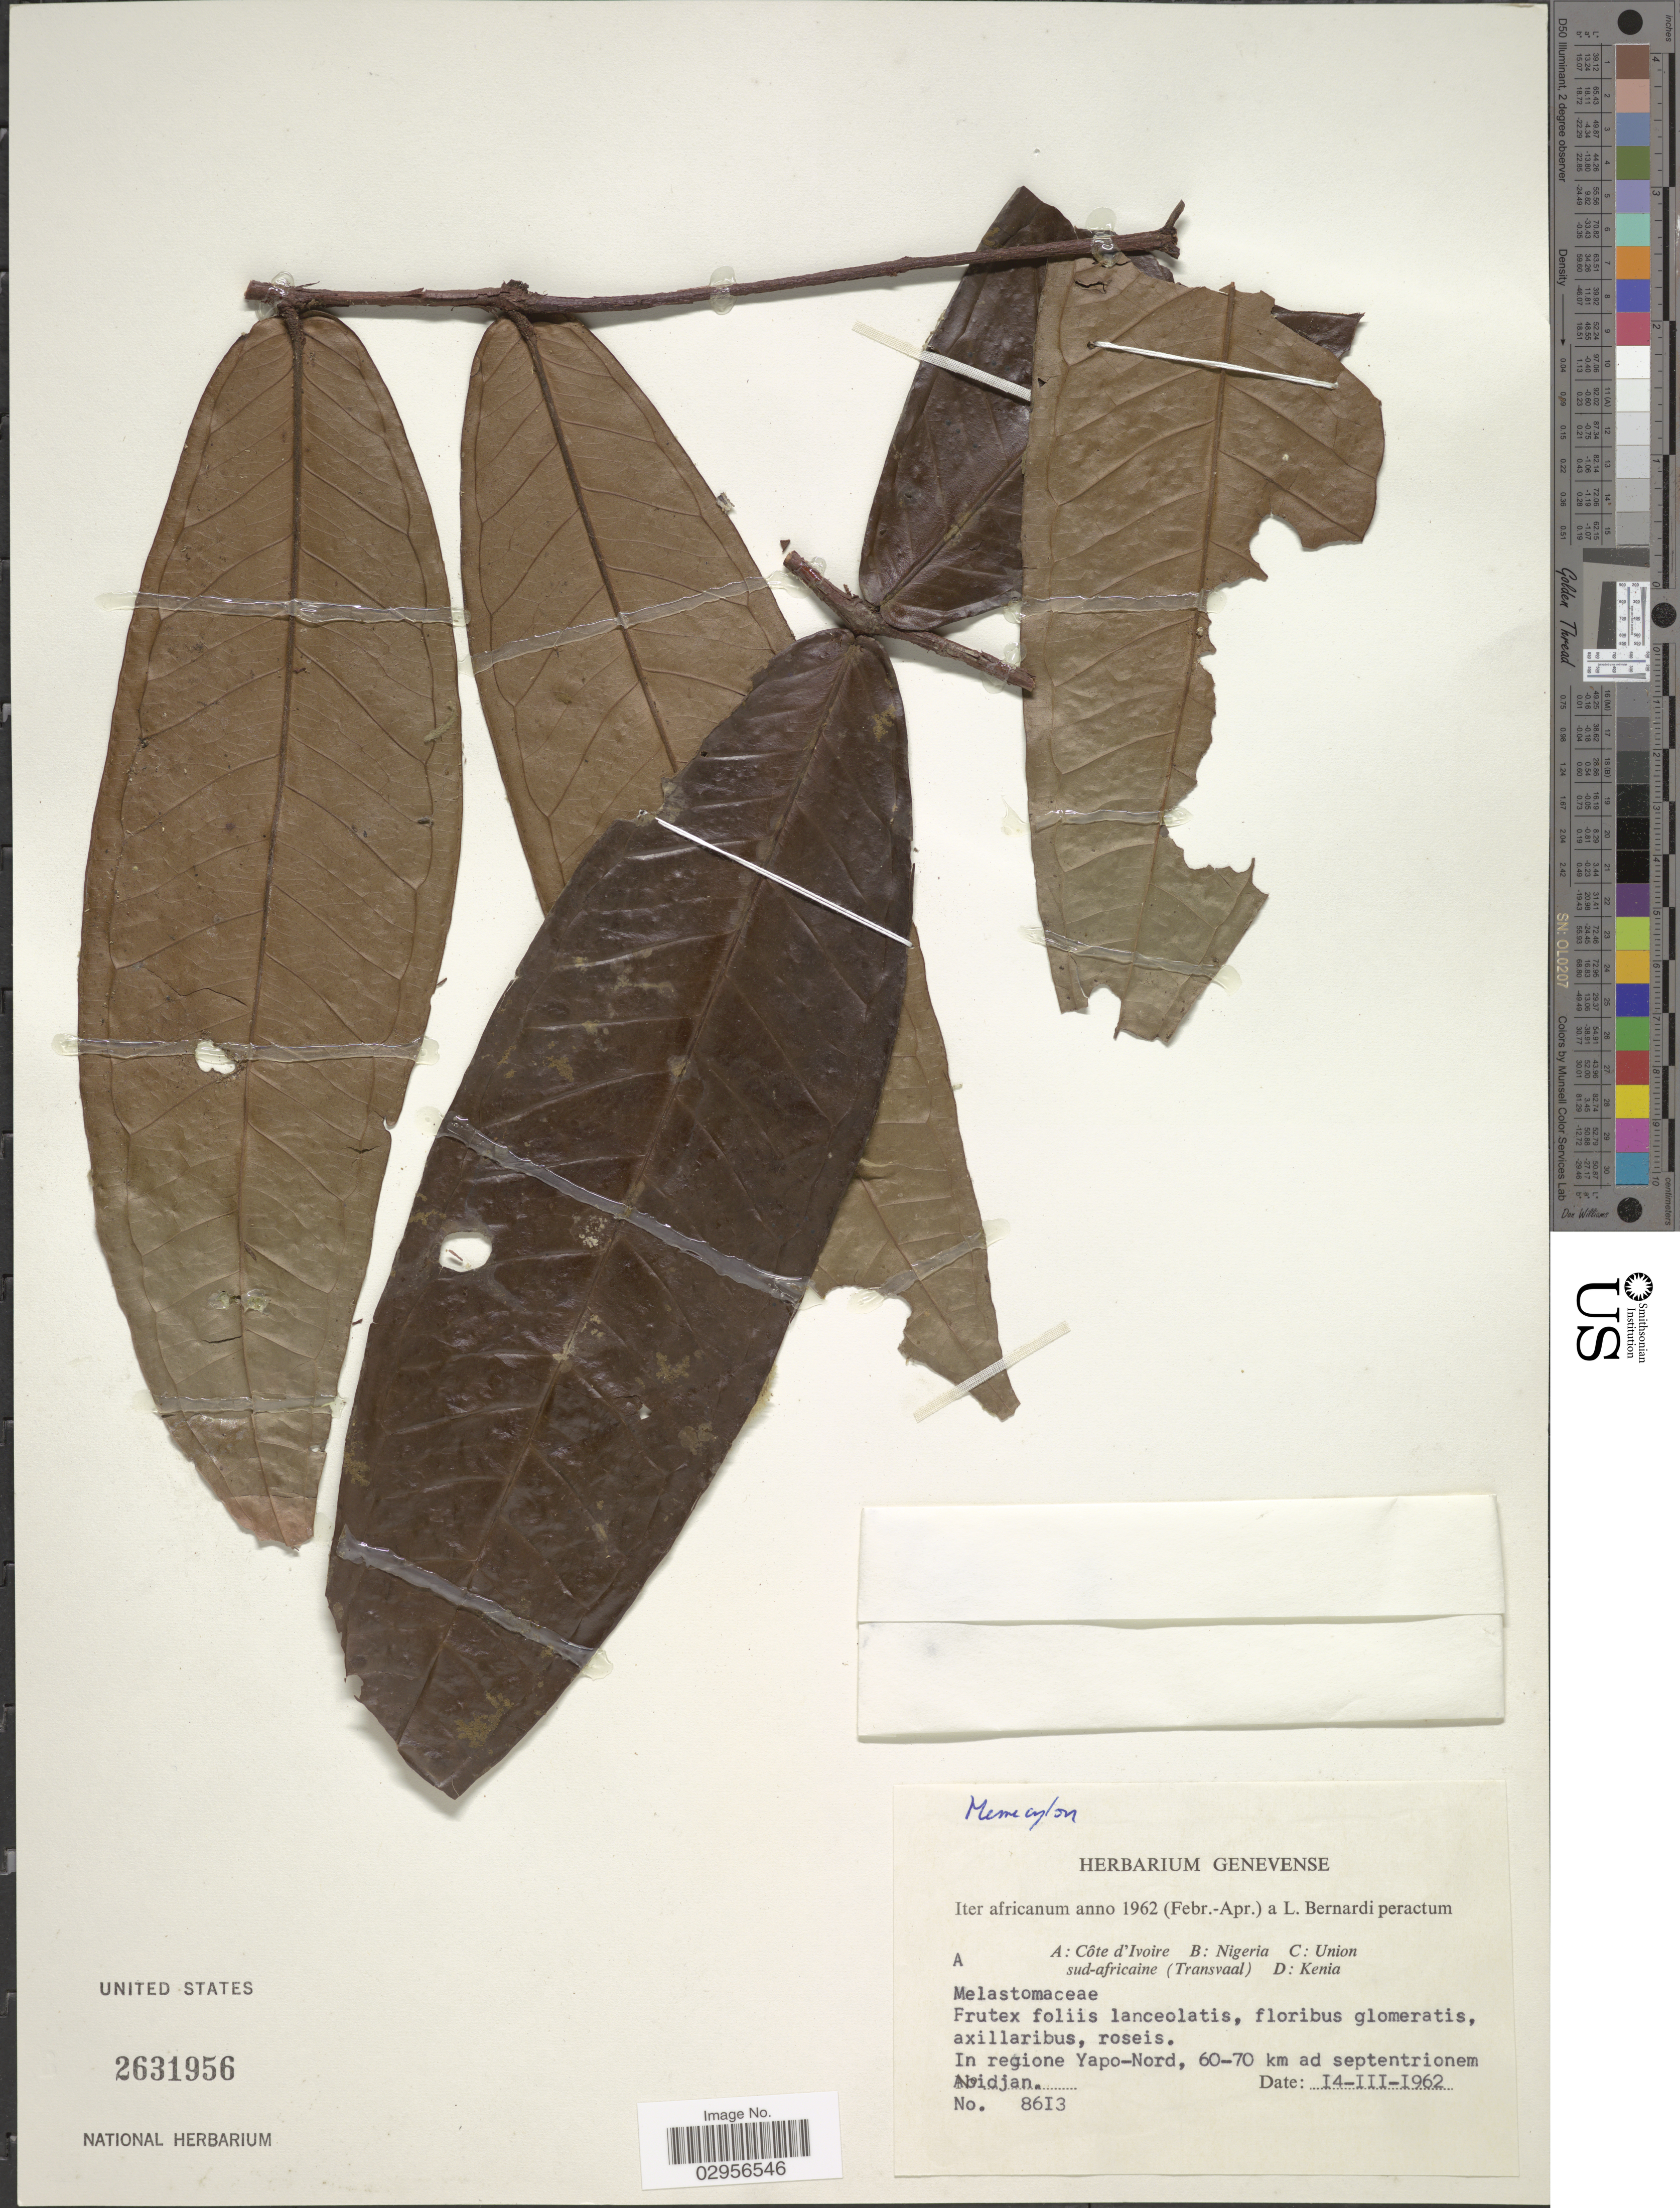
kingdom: Plantae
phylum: Tracheophyta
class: Magnoliopsida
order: Myrtales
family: Melastomataceae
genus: Memecylon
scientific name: Memecylon sp.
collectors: L. Bernardi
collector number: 8613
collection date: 1962-03-14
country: Ivory Coast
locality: Côte d'Ivoire, In regione Yapo-Nord, 60-70 km ad septentrionem Abidjan.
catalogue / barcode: US 2631956